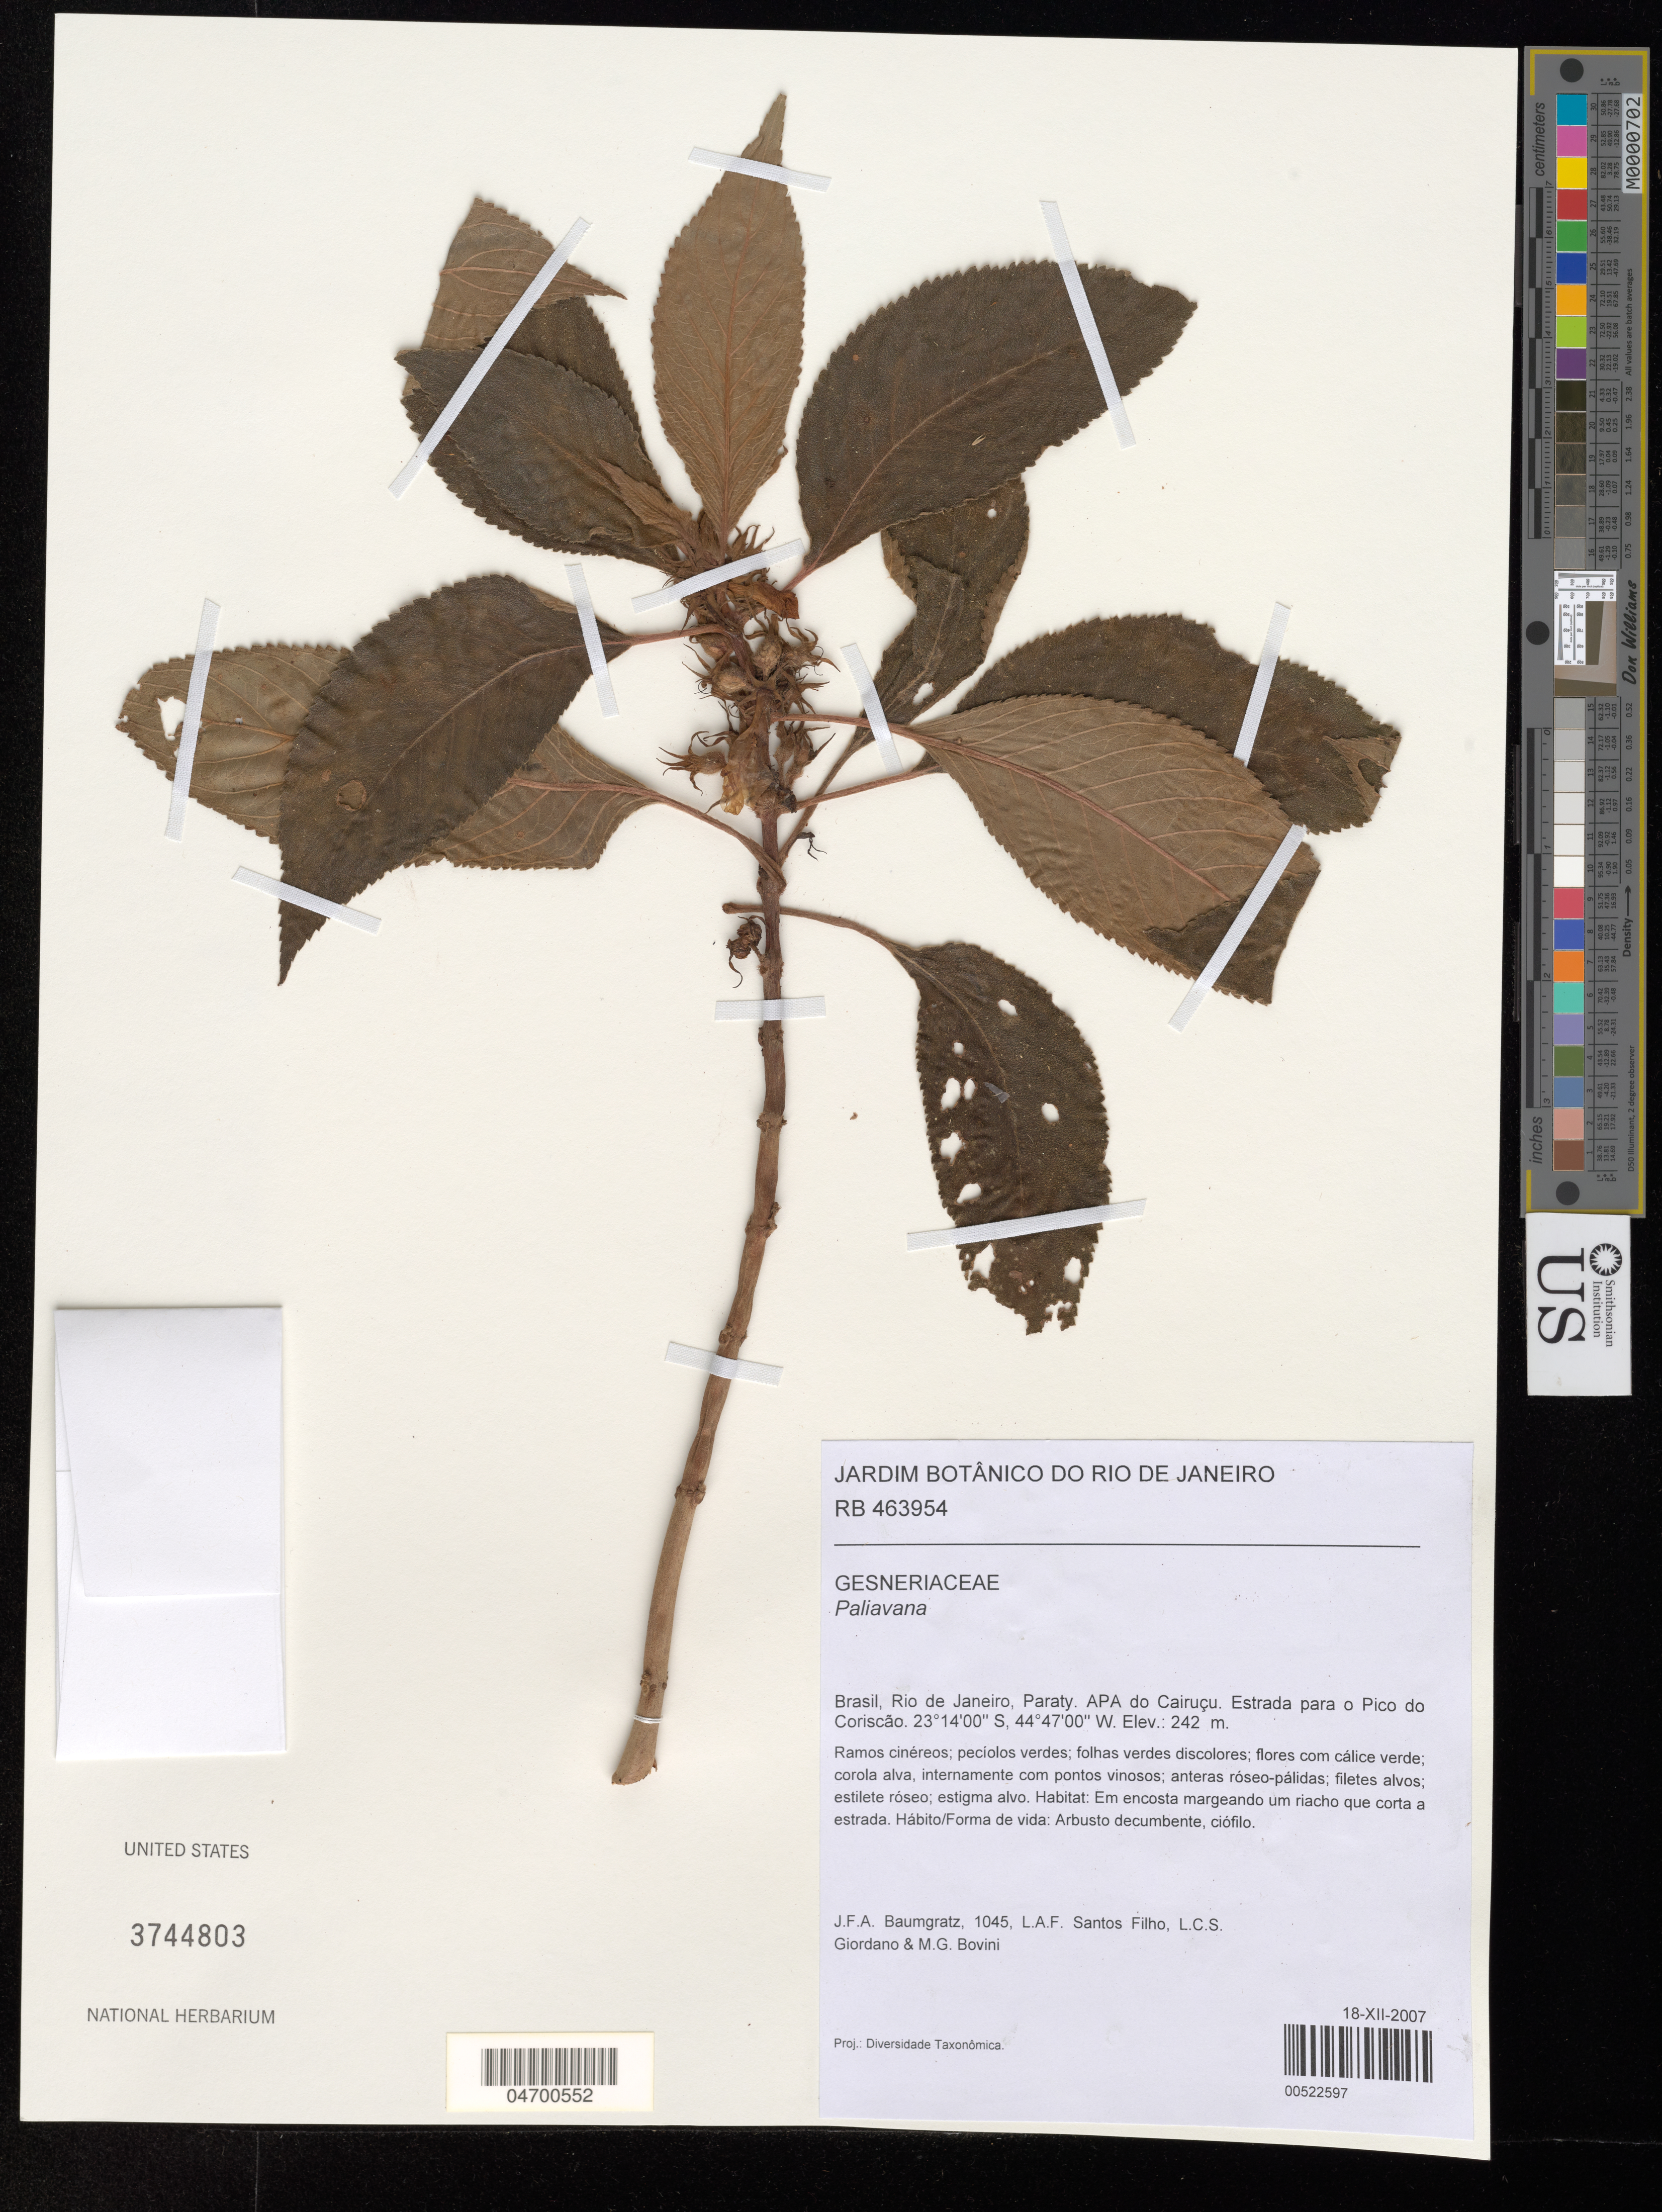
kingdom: Plantae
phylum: Tracheophyta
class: Magnoliopsida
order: Lamiales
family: Gesneriaceae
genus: Paliavana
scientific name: Paliavana sp.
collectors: J. F. A. Baumgratz, L. Santos Filho, L. Giordano & M. G. Bovini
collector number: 1045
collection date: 2007-12-18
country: Brazil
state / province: Rio de Janeiro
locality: Paraty. APA do Cairuçu. Estrada para o Pico do Coriscão.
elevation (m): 242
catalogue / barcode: US 3744803